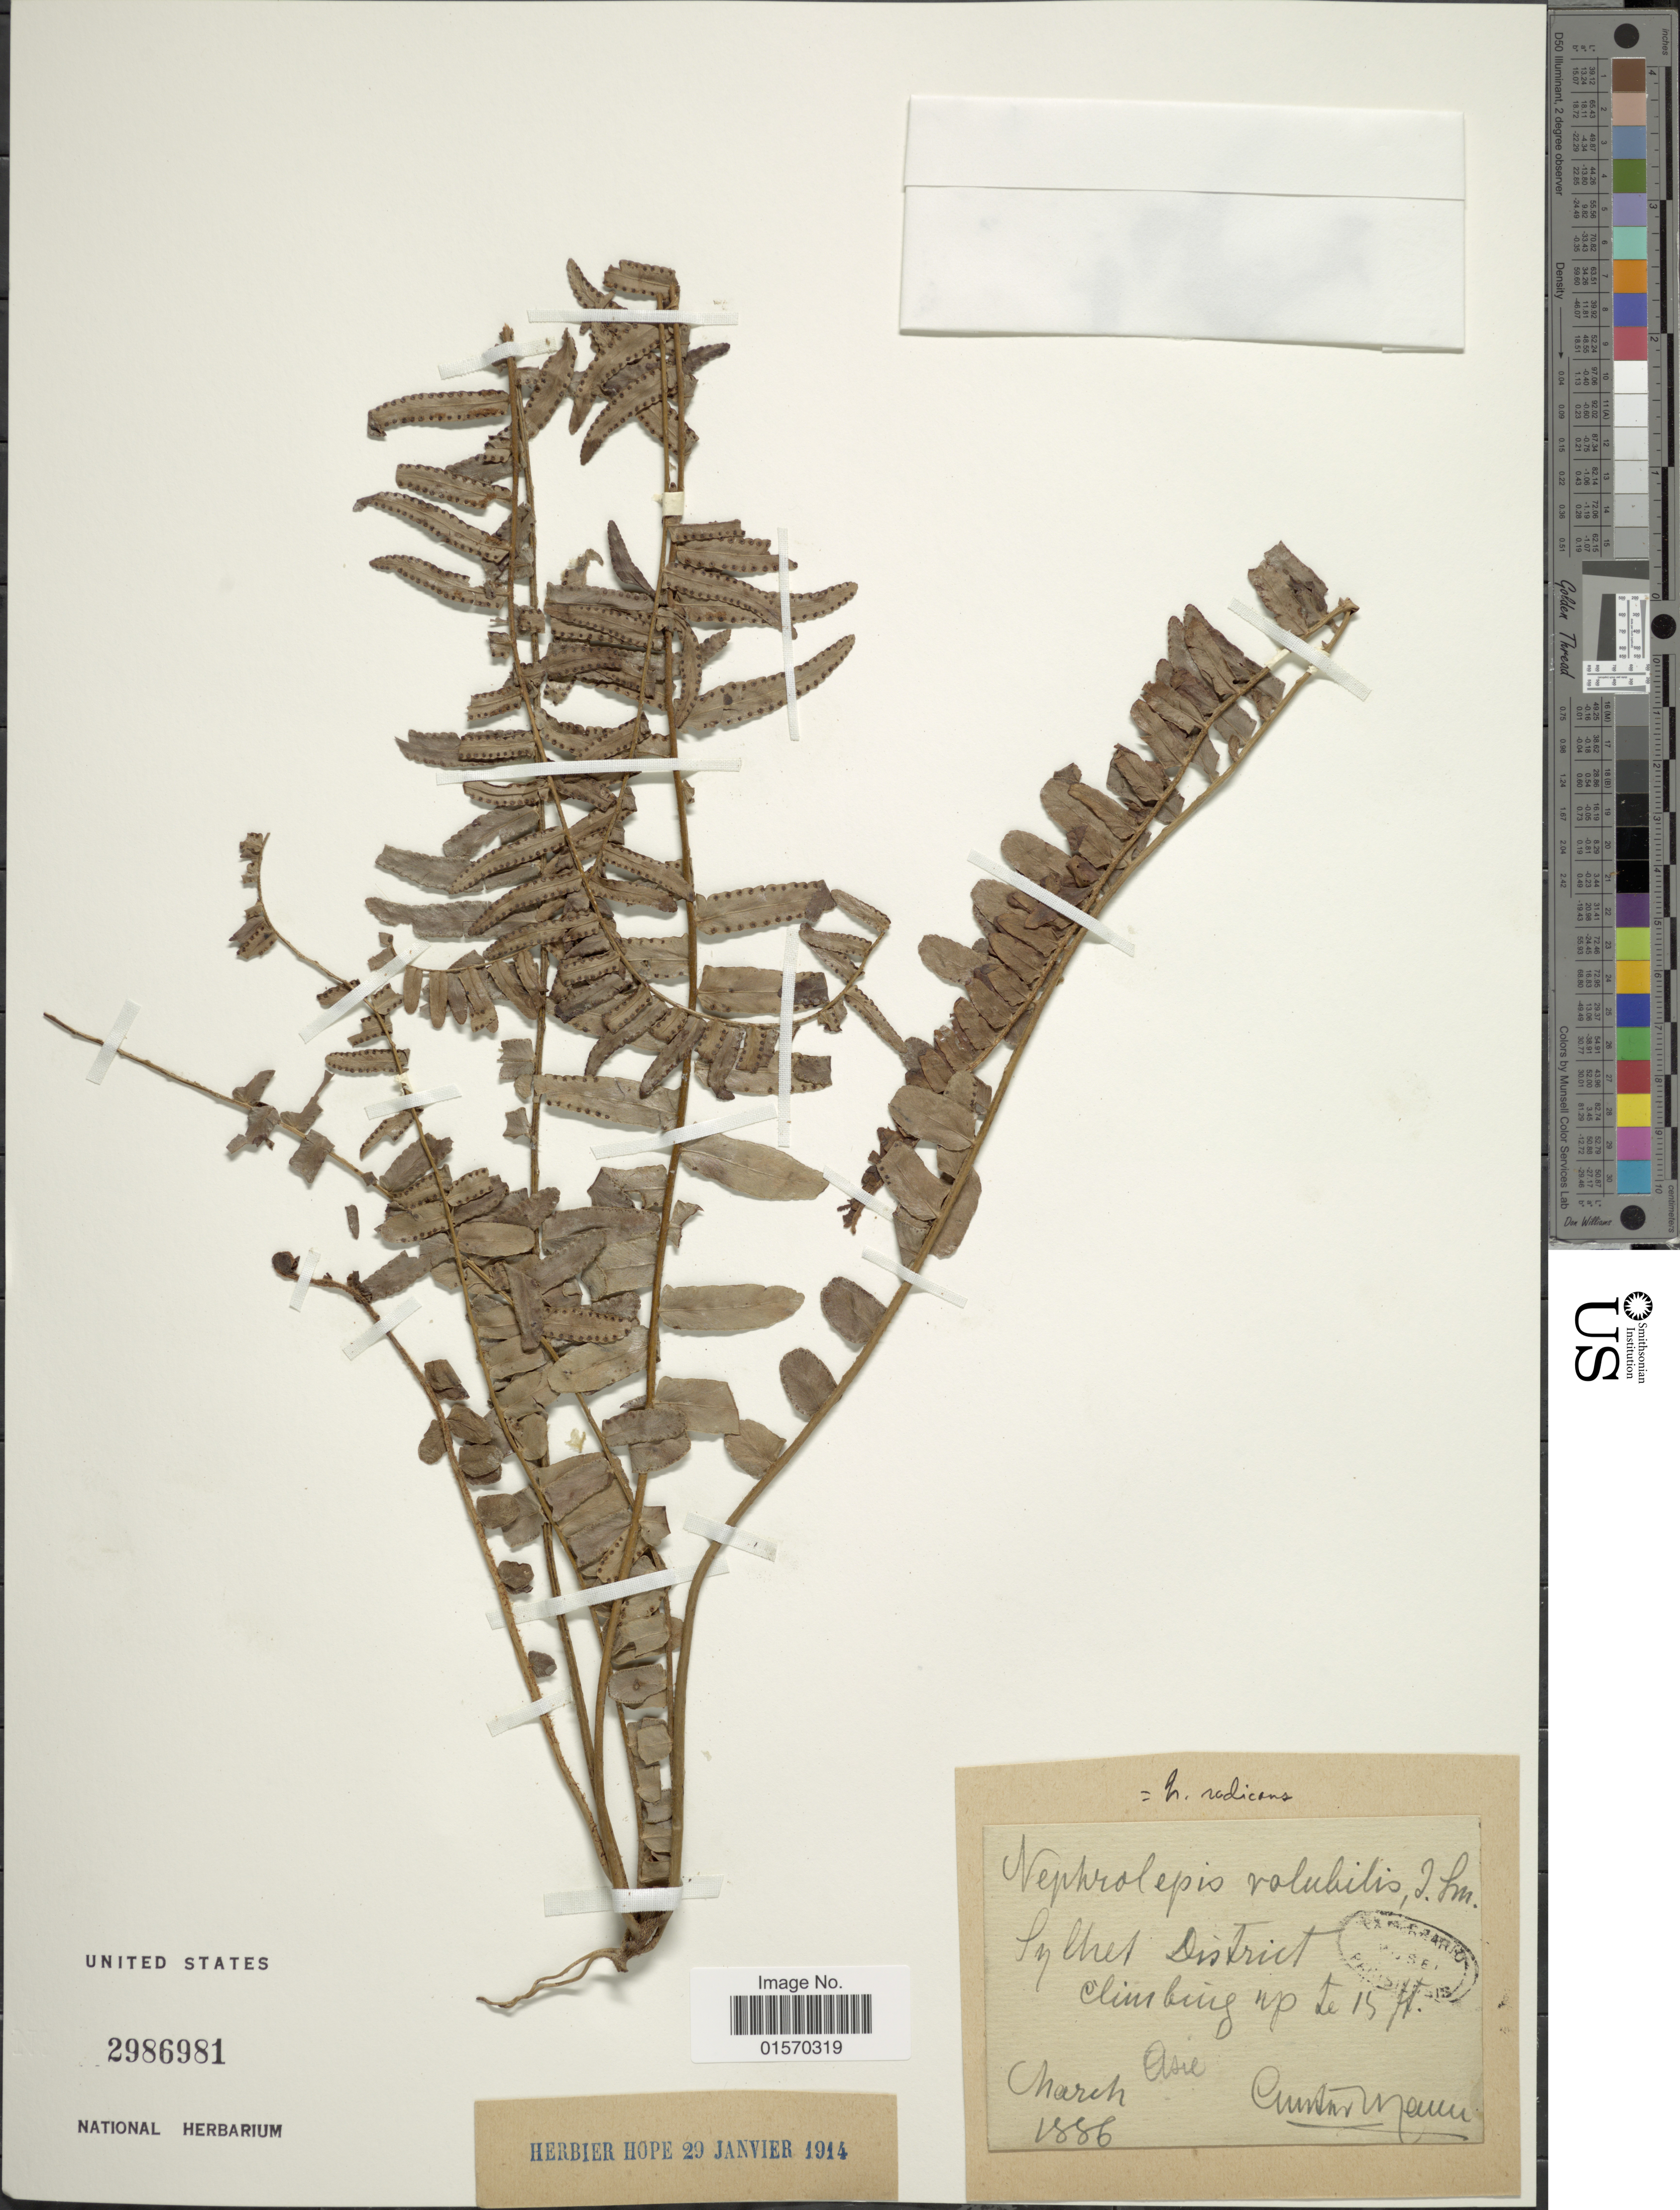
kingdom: Plantae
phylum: Tracheophyta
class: Polypodiopsida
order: Polypodiales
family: Nephrolepidaceae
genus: Nephrolepis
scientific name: Nephrolepis radicans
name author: (Burm.) Kuhn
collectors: Mann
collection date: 1886-03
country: Bangladesh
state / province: Sylhet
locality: Sylhet District. Asie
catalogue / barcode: US 2986981